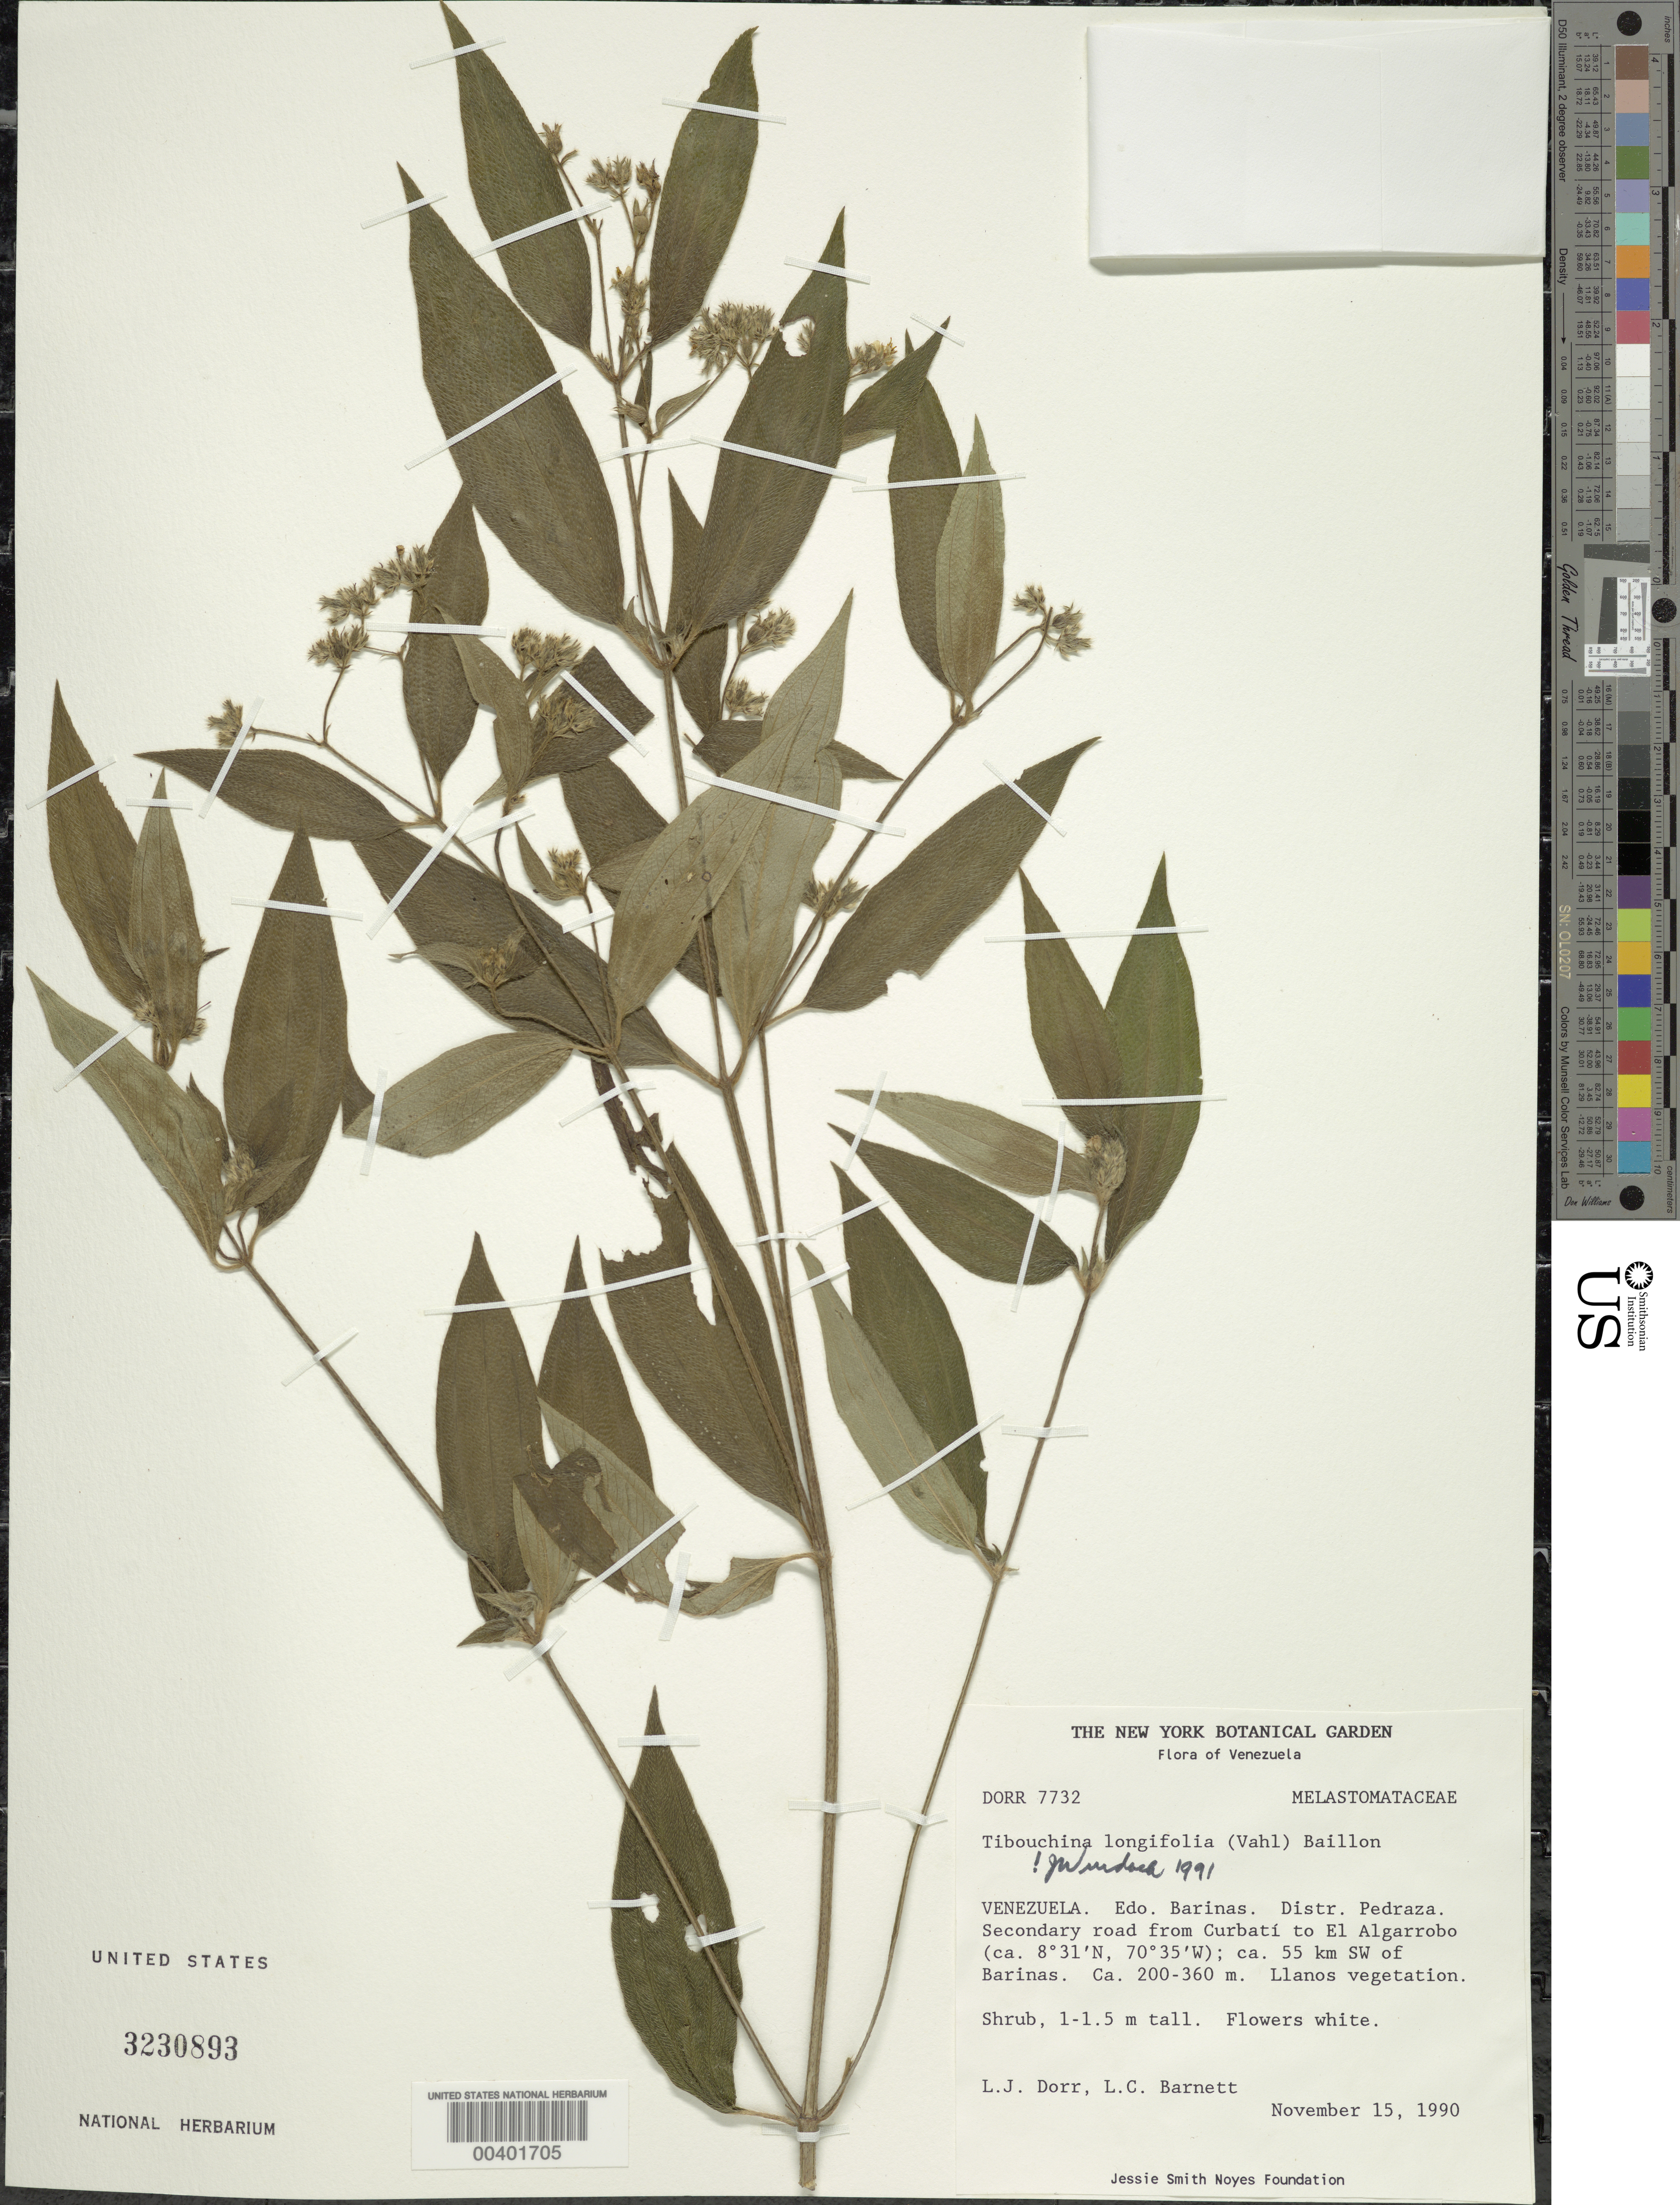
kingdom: Plantae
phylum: Tracheophyta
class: Magnoliopsida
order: Myrtales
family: Melastomataceae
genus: Chaetogastra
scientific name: Chaetogastra longifolia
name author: (Vahl) DC.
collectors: L. J. Dorr & L. C. Barnett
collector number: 7732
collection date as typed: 15 Nov 1990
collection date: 1990-11-15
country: Venezuela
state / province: Barinas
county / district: Pedraza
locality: Secondary road from Curbatí to El Algarrobo, ca. 55 km SW of Barinas.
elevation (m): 200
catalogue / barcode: US 3230893